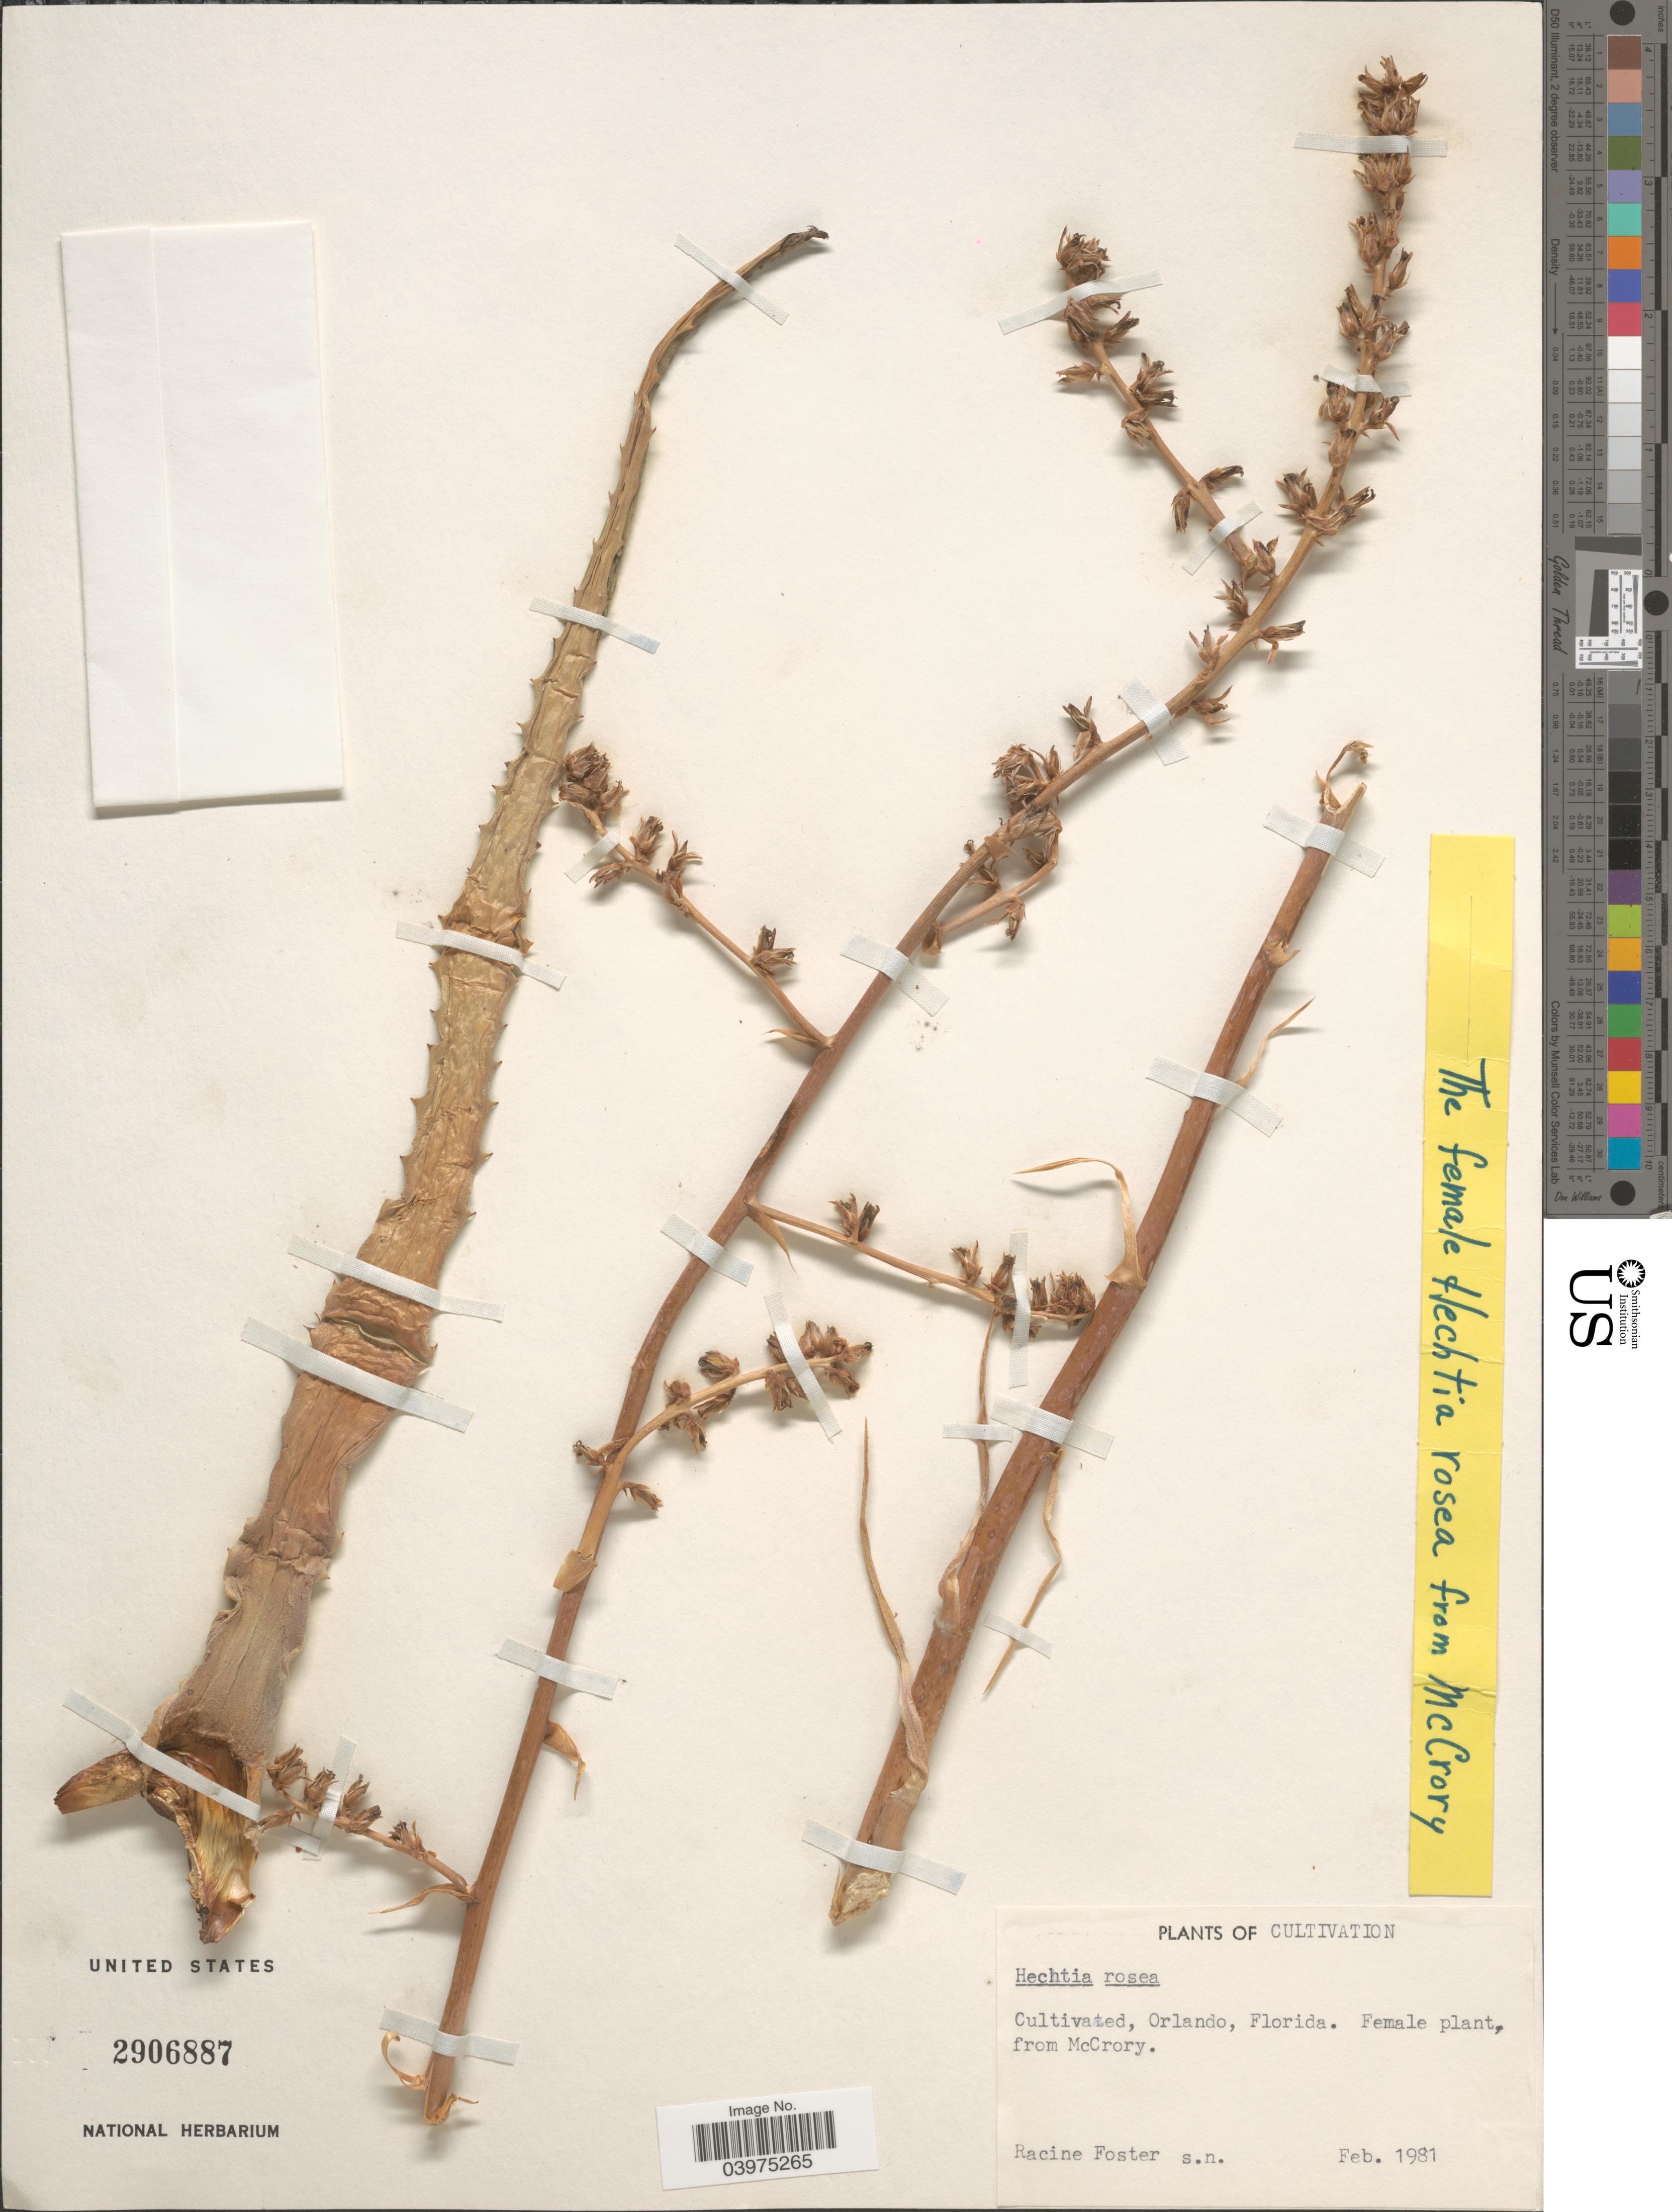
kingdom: Plantae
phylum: Tracheophyta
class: Liliopsida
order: Poales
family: Bromeliaceae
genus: Hechtia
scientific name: Hechtia rosea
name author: É. Morren ex Baker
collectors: R. Foster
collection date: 1981-02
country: United States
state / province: Florida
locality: Cultivated, Orlando.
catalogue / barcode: US 2906887